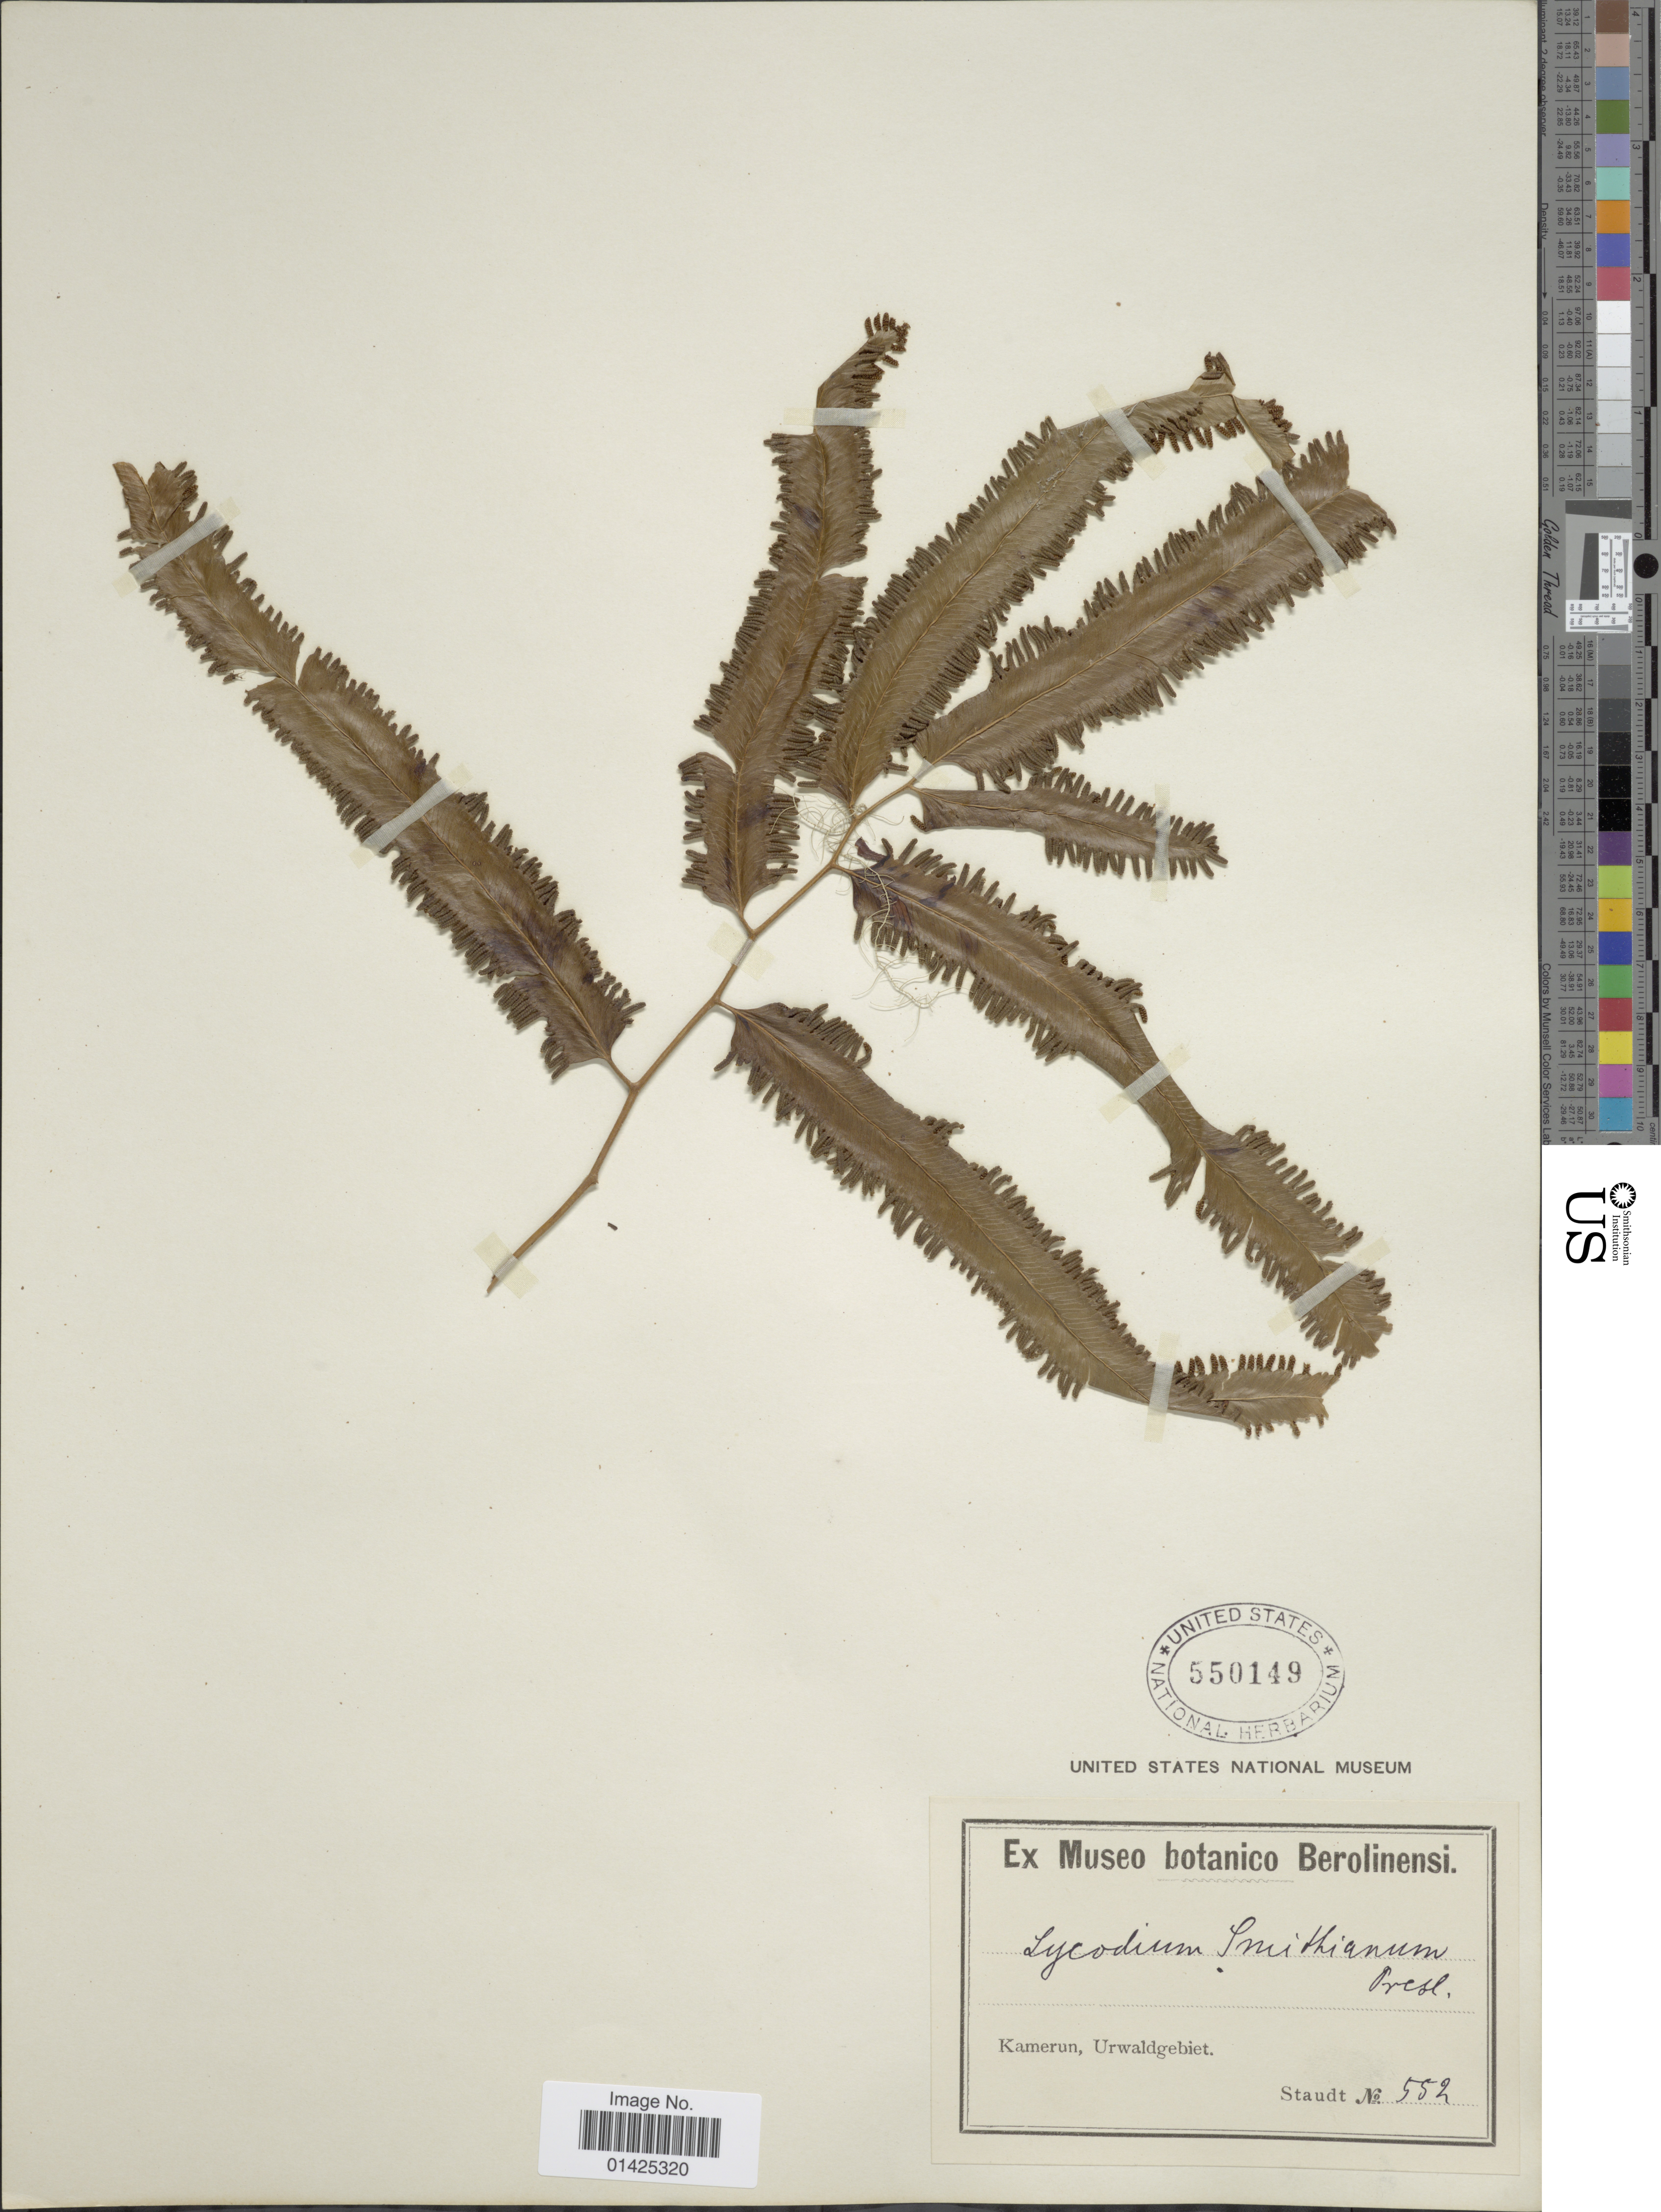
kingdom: Plantae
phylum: Tracheophyta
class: Polypodiopsida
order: Schizaeales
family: Lygodiaceae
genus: Lygodium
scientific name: Lygodium smithianum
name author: C. Presl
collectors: -. Staudt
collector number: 552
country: Cameroon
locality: Kamerun, Urwaldgebiet.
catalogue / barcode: US 550149